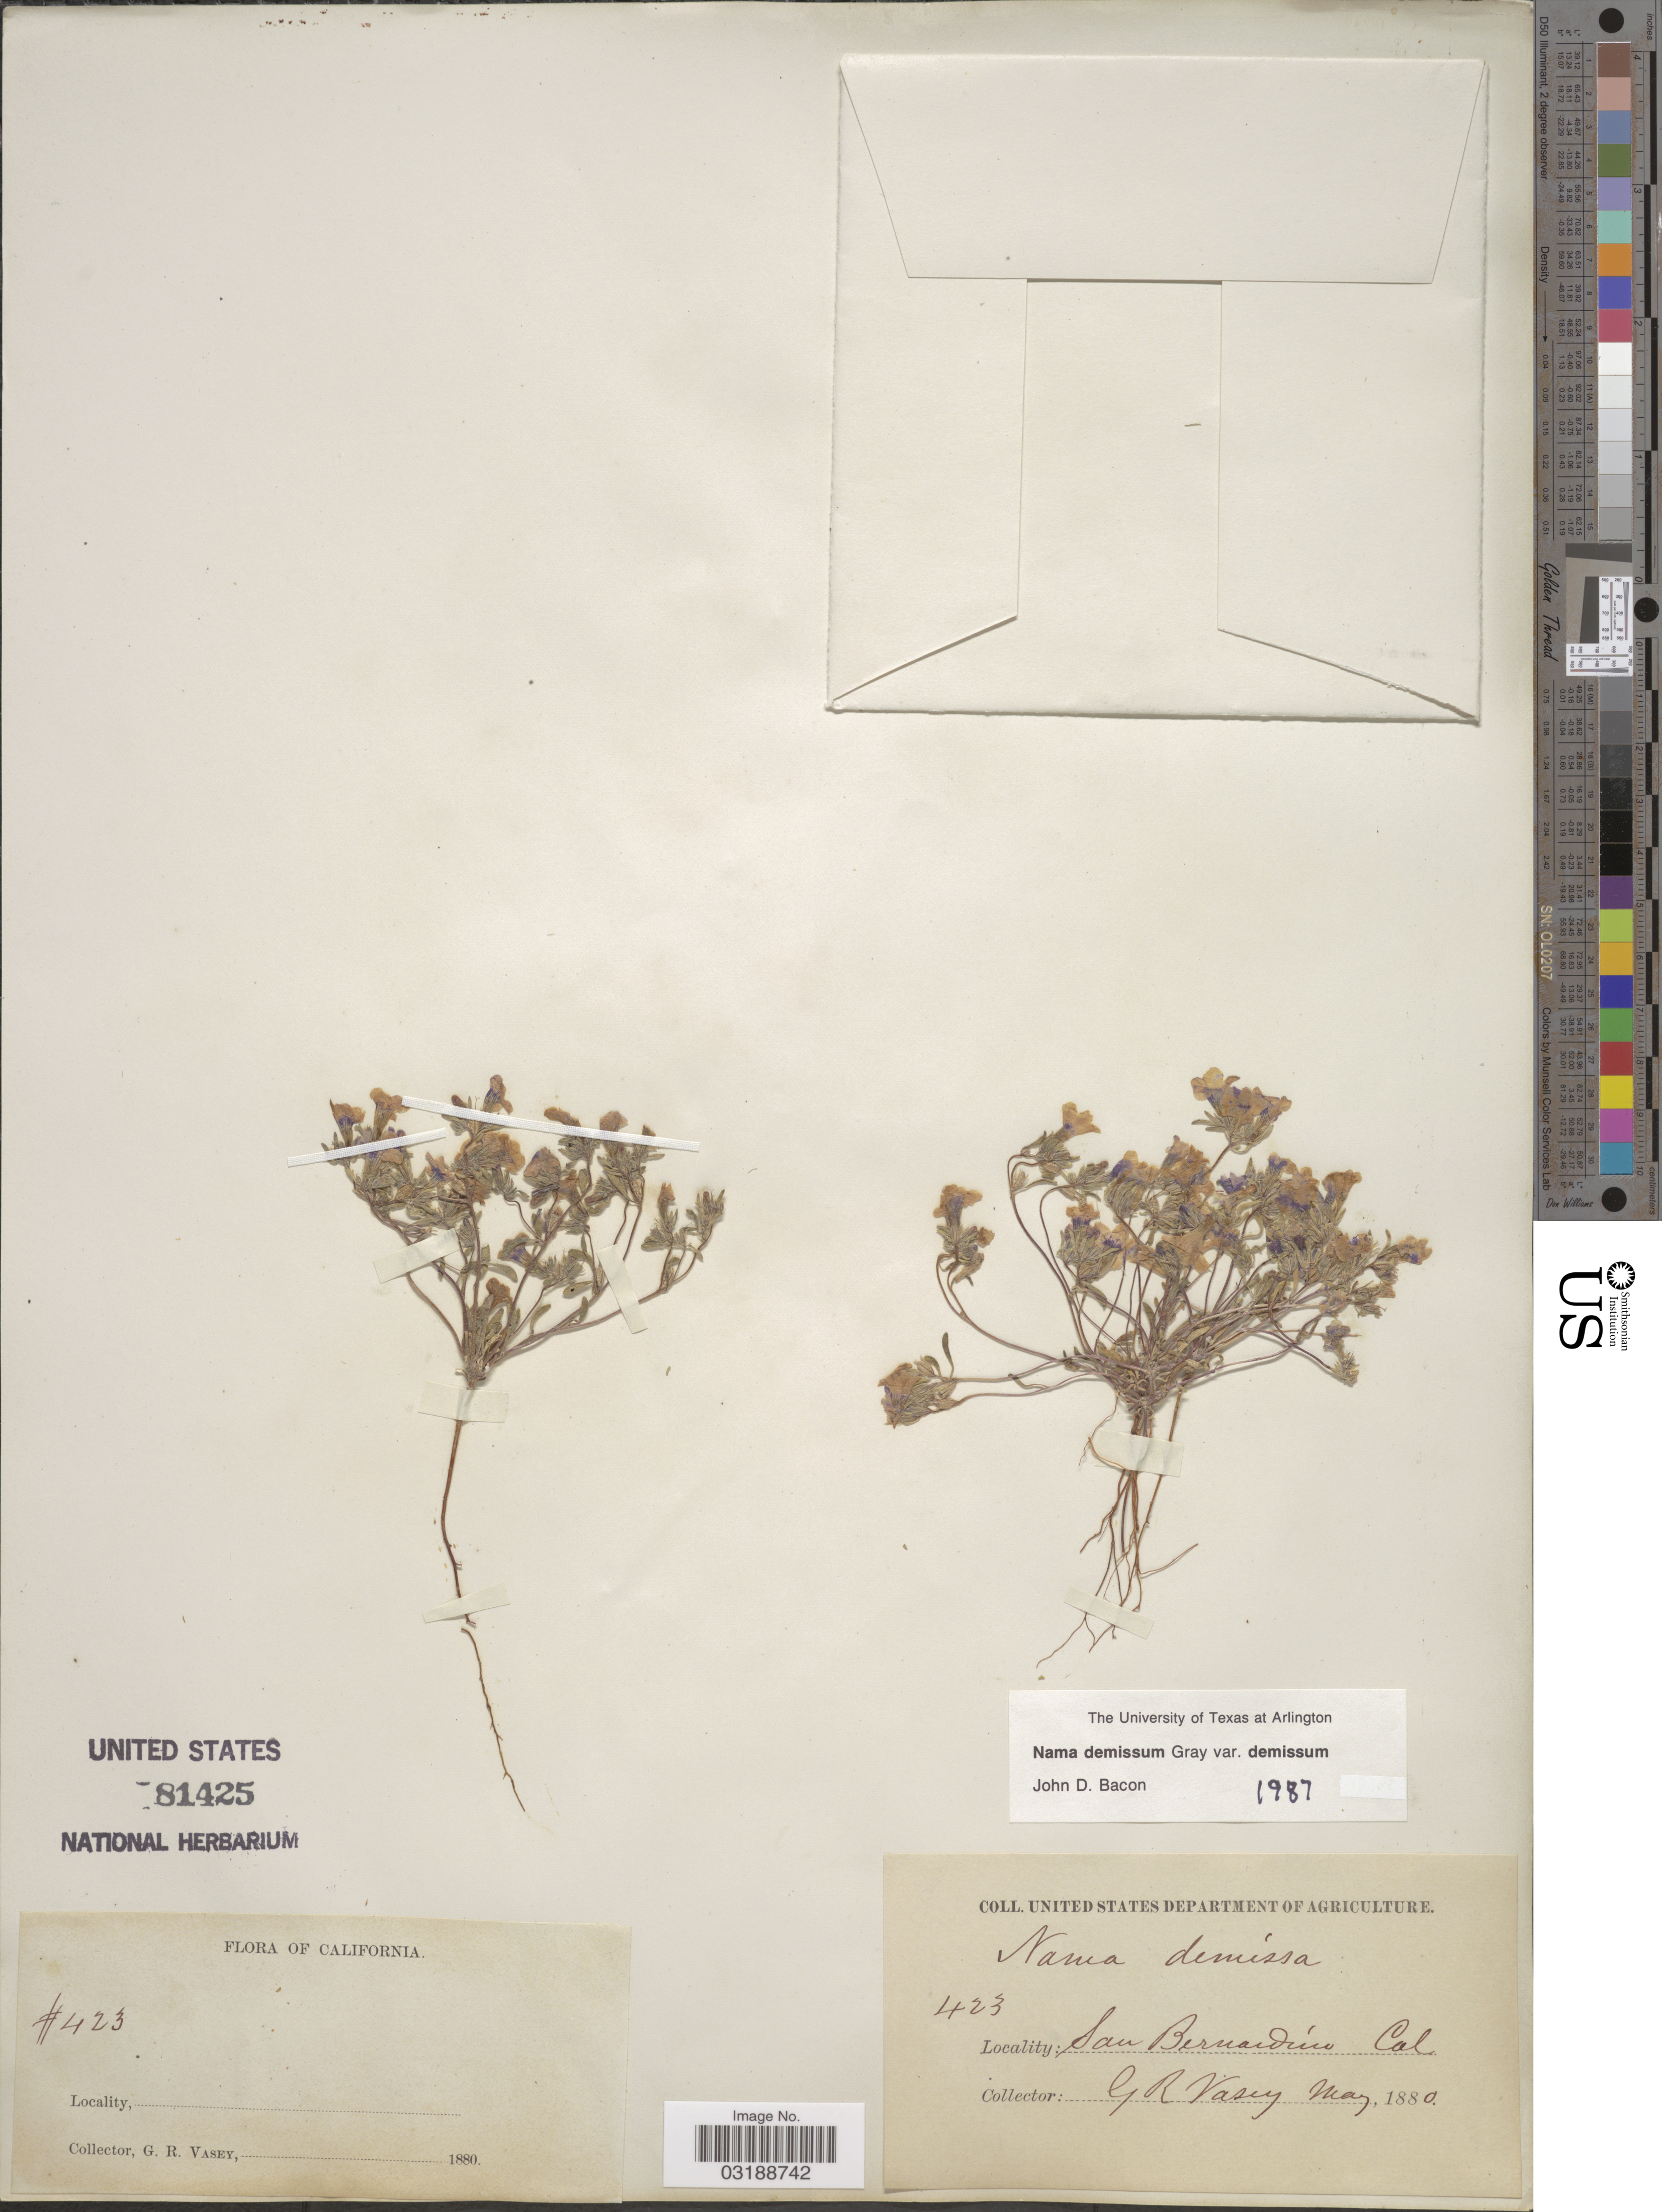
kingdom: Plantae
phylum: Tracheophyta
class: Magnoliopsida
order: Boraginales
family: Namaceae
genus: Nama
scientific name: Nama demissa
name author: A. Gray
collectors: G. R. Vasey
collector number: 423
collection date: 1880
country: United States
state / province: California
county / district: San Bernardino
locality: San Bernardino. Cal.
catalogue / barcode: US 81425